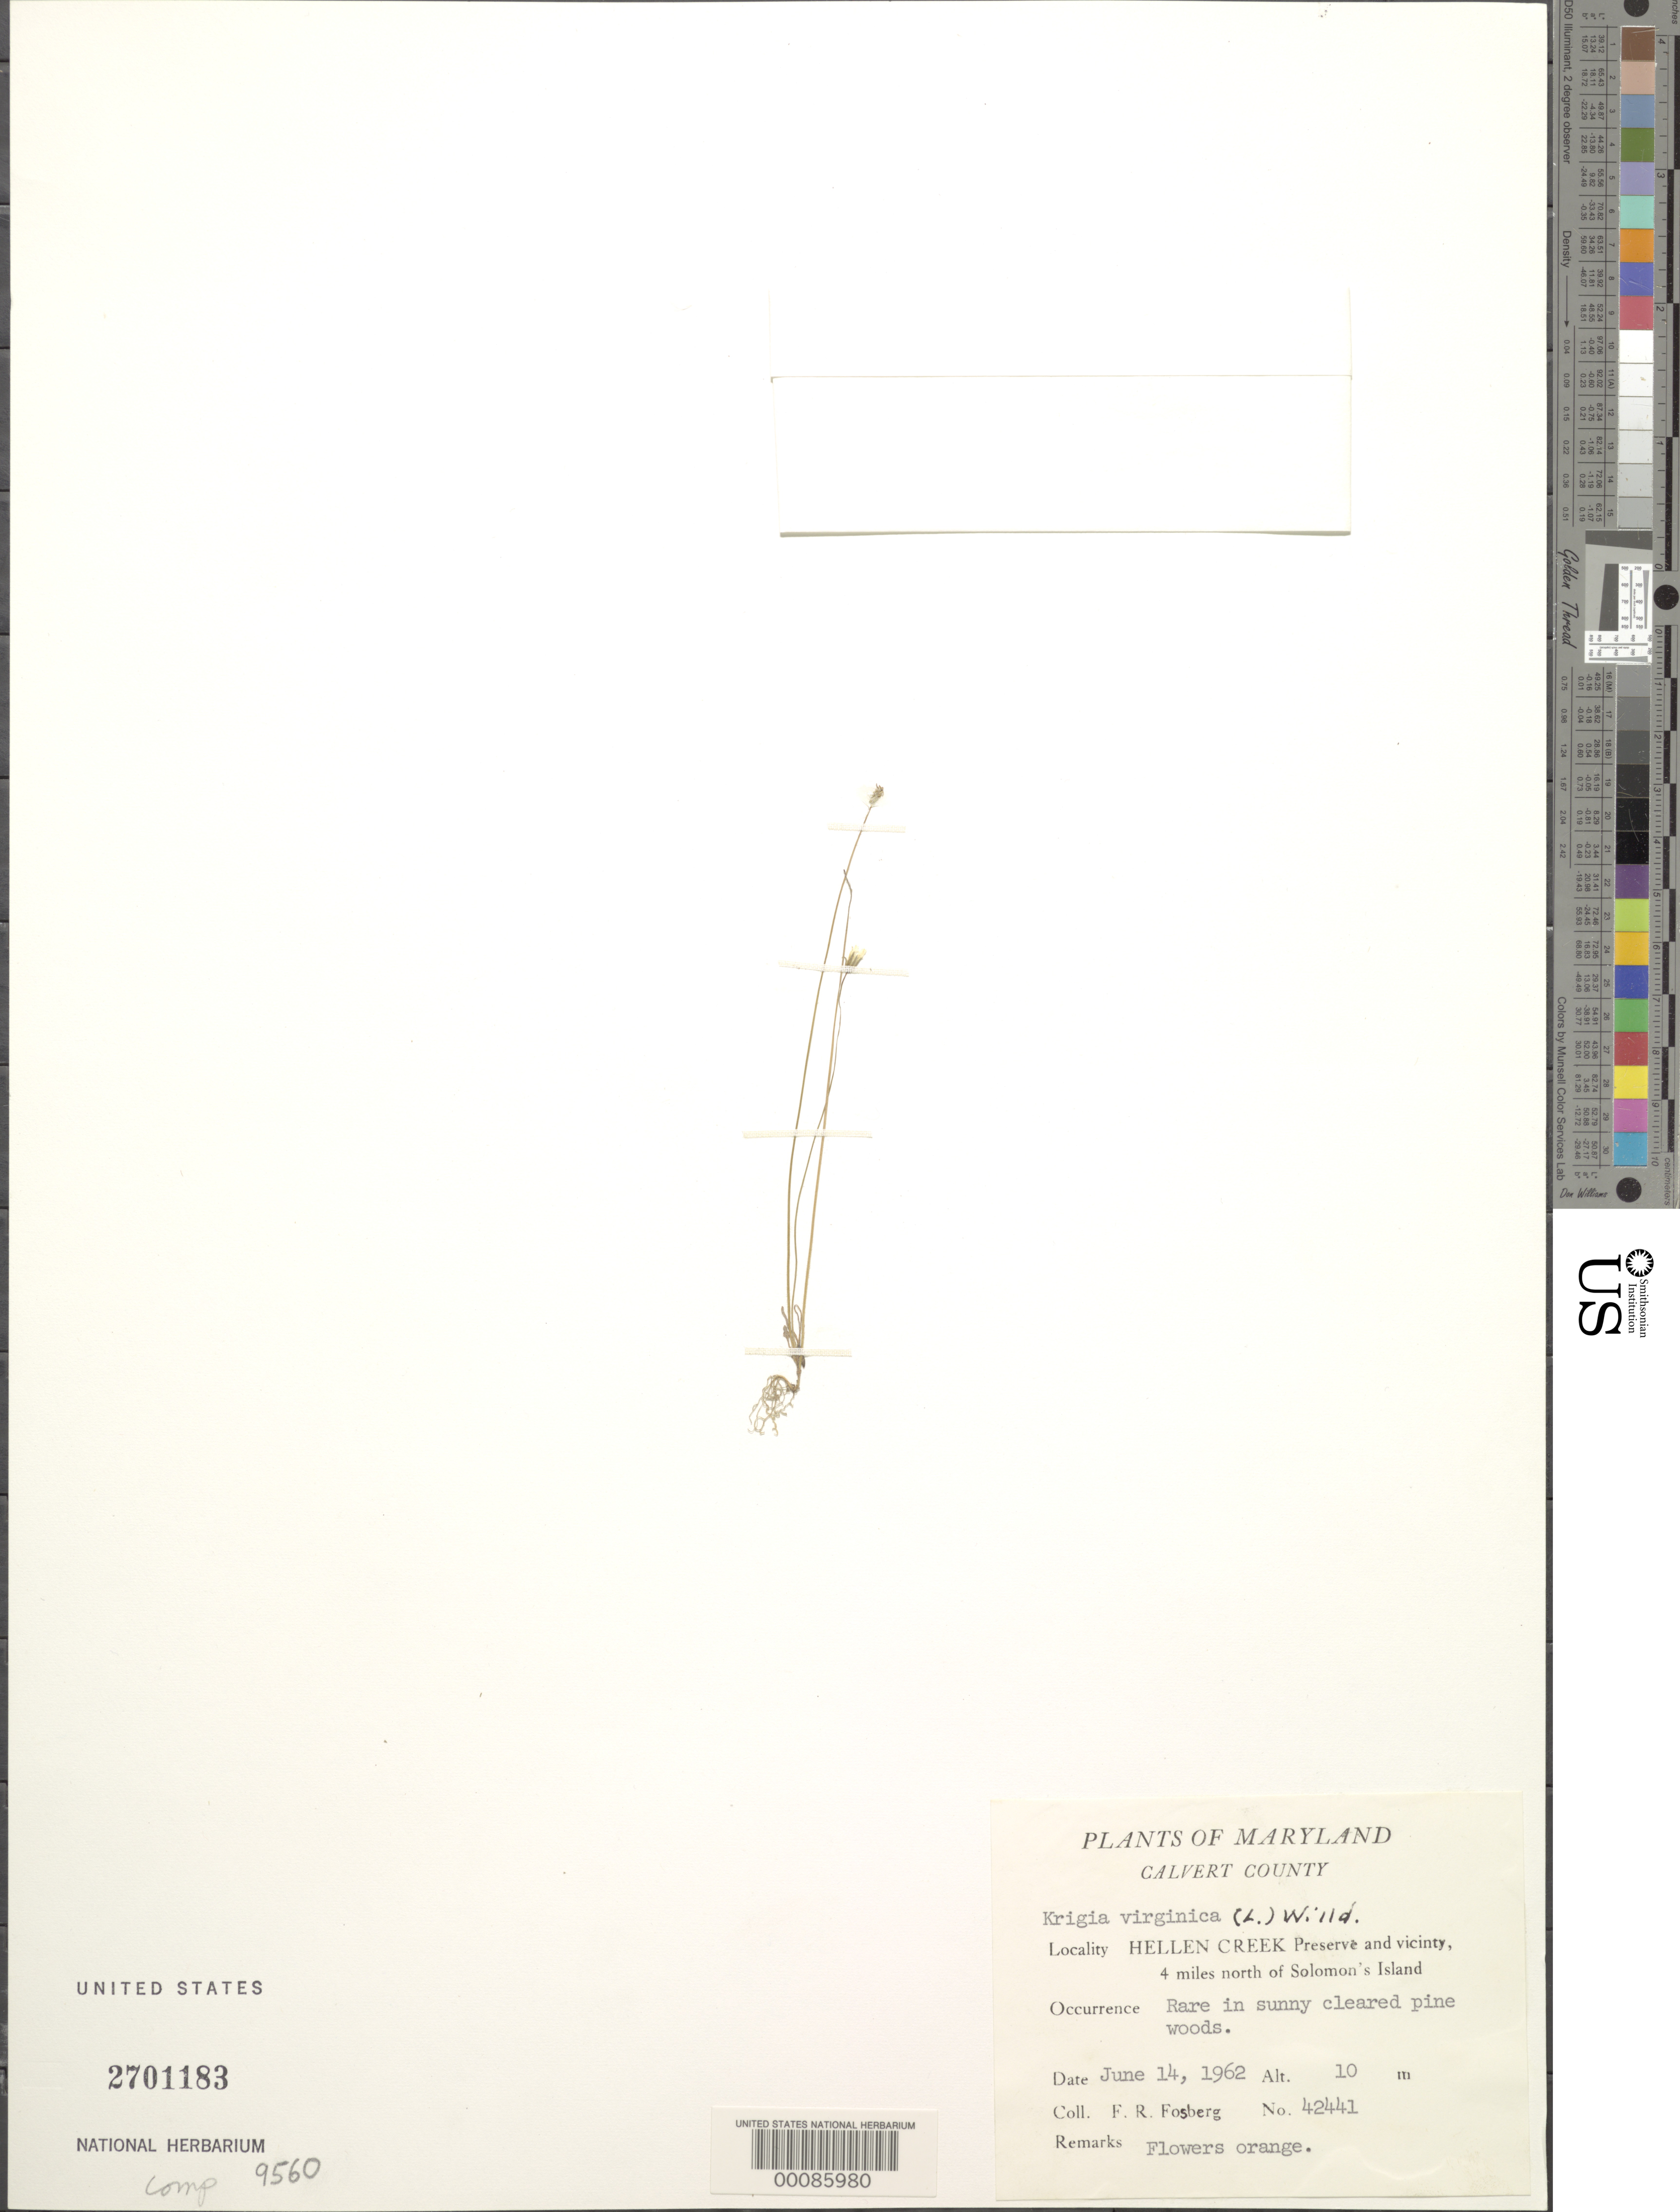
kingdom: Plantae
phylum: Tracheophyta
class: Magnoliopsida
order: Asterales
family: Asteraceae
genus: Krigia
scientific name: Krigia virginica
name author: (L.) Willd.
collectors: F. R. Fosberg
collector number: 42441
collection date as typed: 14 Jun 1962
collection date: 1962-06-14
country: United States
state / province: Maryland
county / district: Calvert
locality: Hellen Creek Preserve north of Solomons Island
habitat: Sunny cleared pine woods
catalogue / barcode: US 2701183